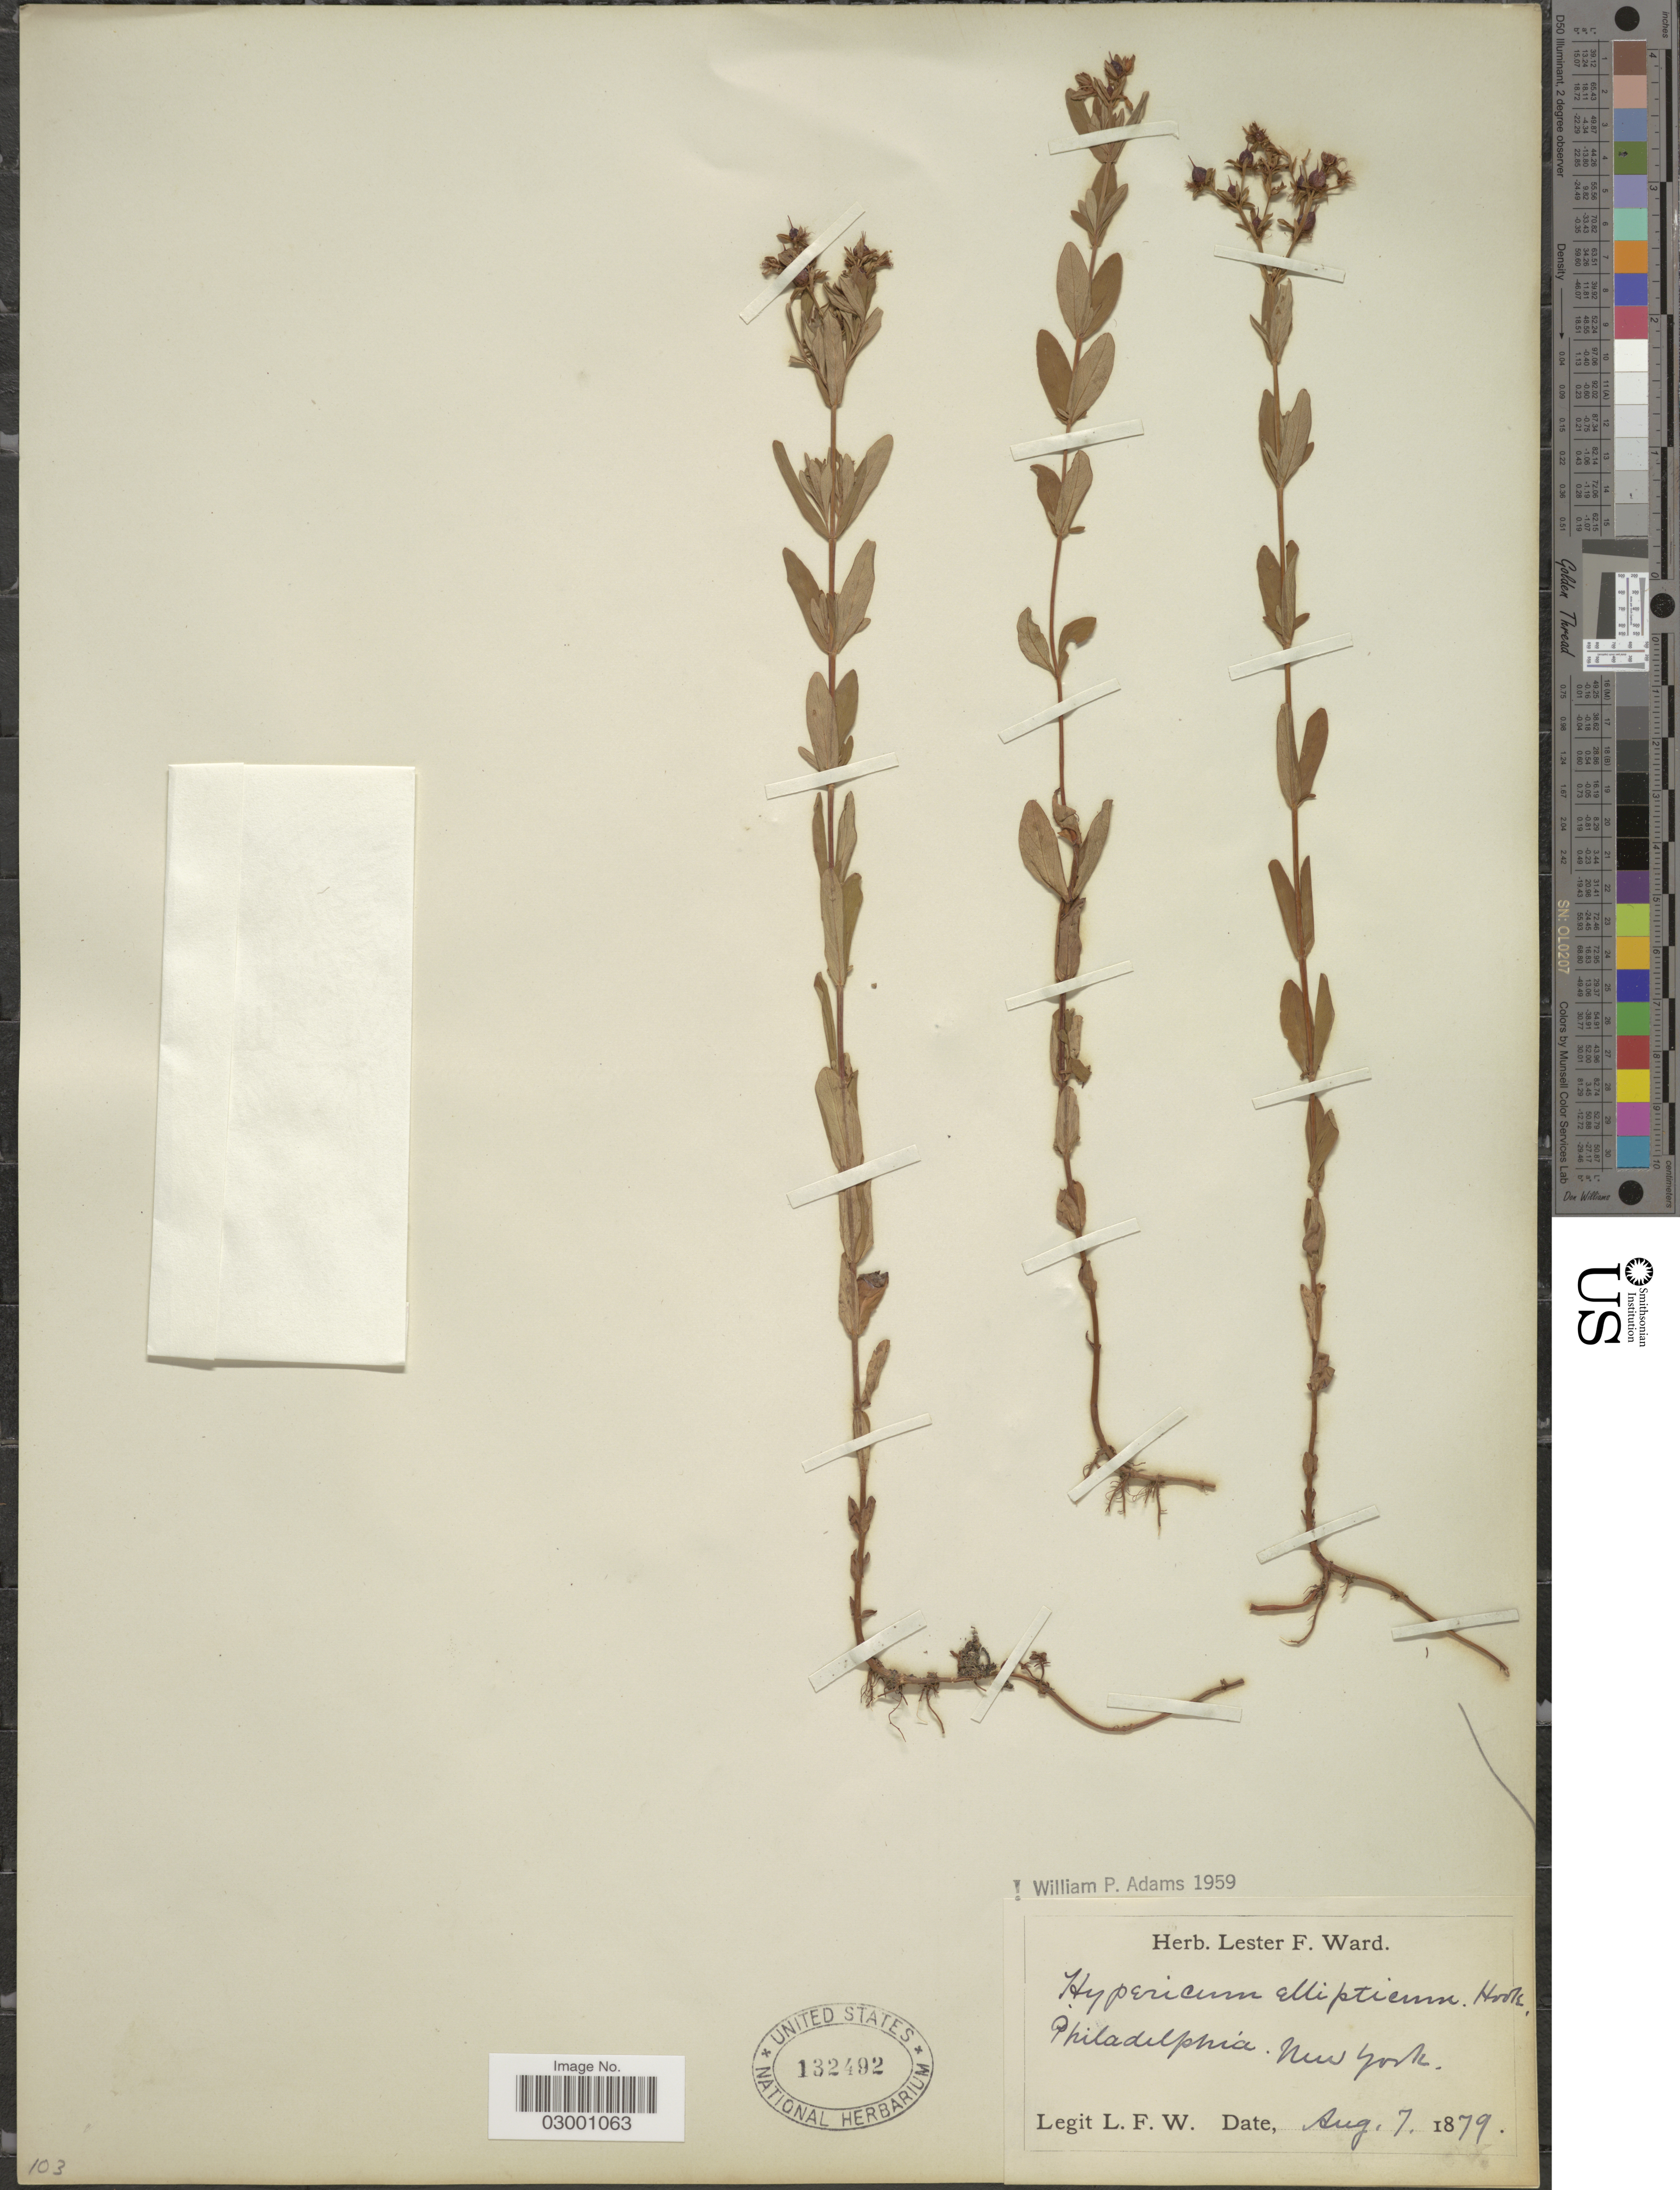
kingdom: Plantae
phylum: Tracheophyta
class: Magnoliopsida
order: Malpighiales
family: Hypericaceae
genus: Hypericum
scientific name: Hypericum ellipticum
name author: Hook.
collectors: L. F. Ward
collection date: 1879-08-07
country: United States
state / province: New York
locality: Philadelphia, New York.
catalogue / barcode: US 132492